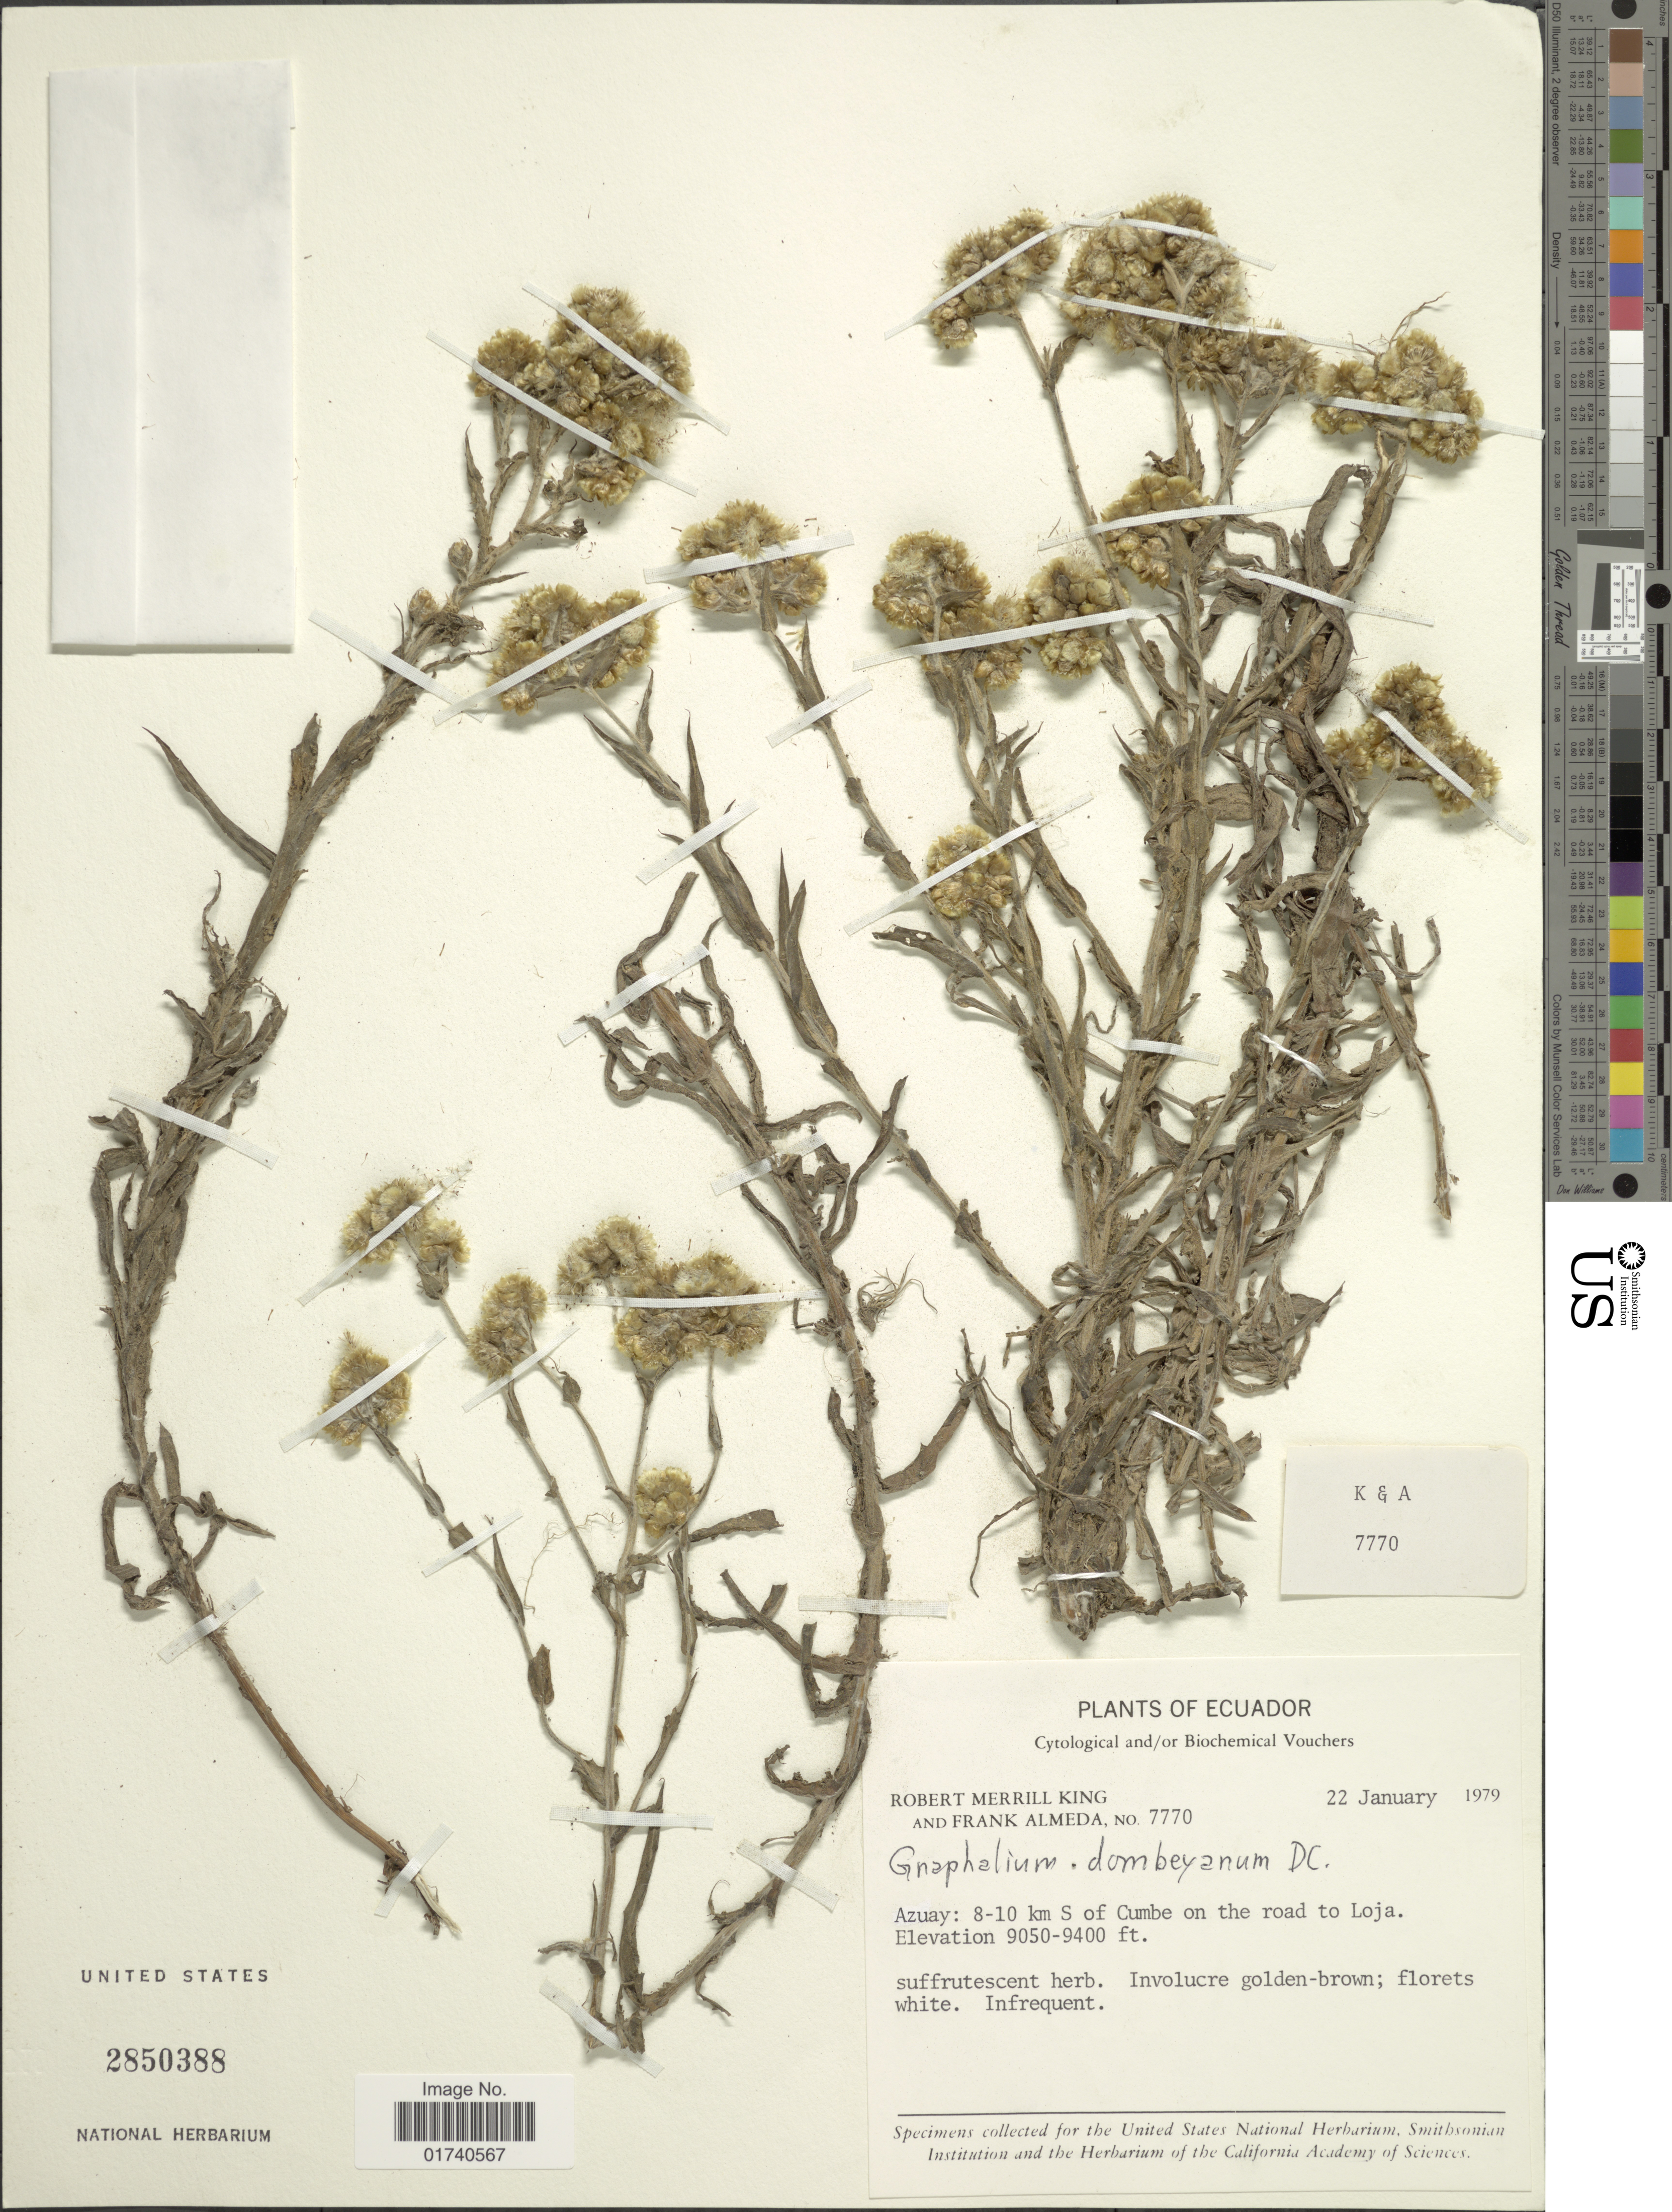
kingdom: Plantae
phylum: Tracheophyta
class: Magnoliopsida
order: Asterales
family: Asteraceae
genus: Pseudognaphalium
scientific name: Pseudognaphalium dombeyanum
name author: (DC.) Anderb.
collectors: R. M. King & F. Almeda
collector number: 7770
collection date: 1979-01-22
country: Ecuador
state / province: Azuay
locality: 8-10 km S of Cumbe on the road to Loja.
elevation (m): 2758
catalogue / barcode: US 2850388